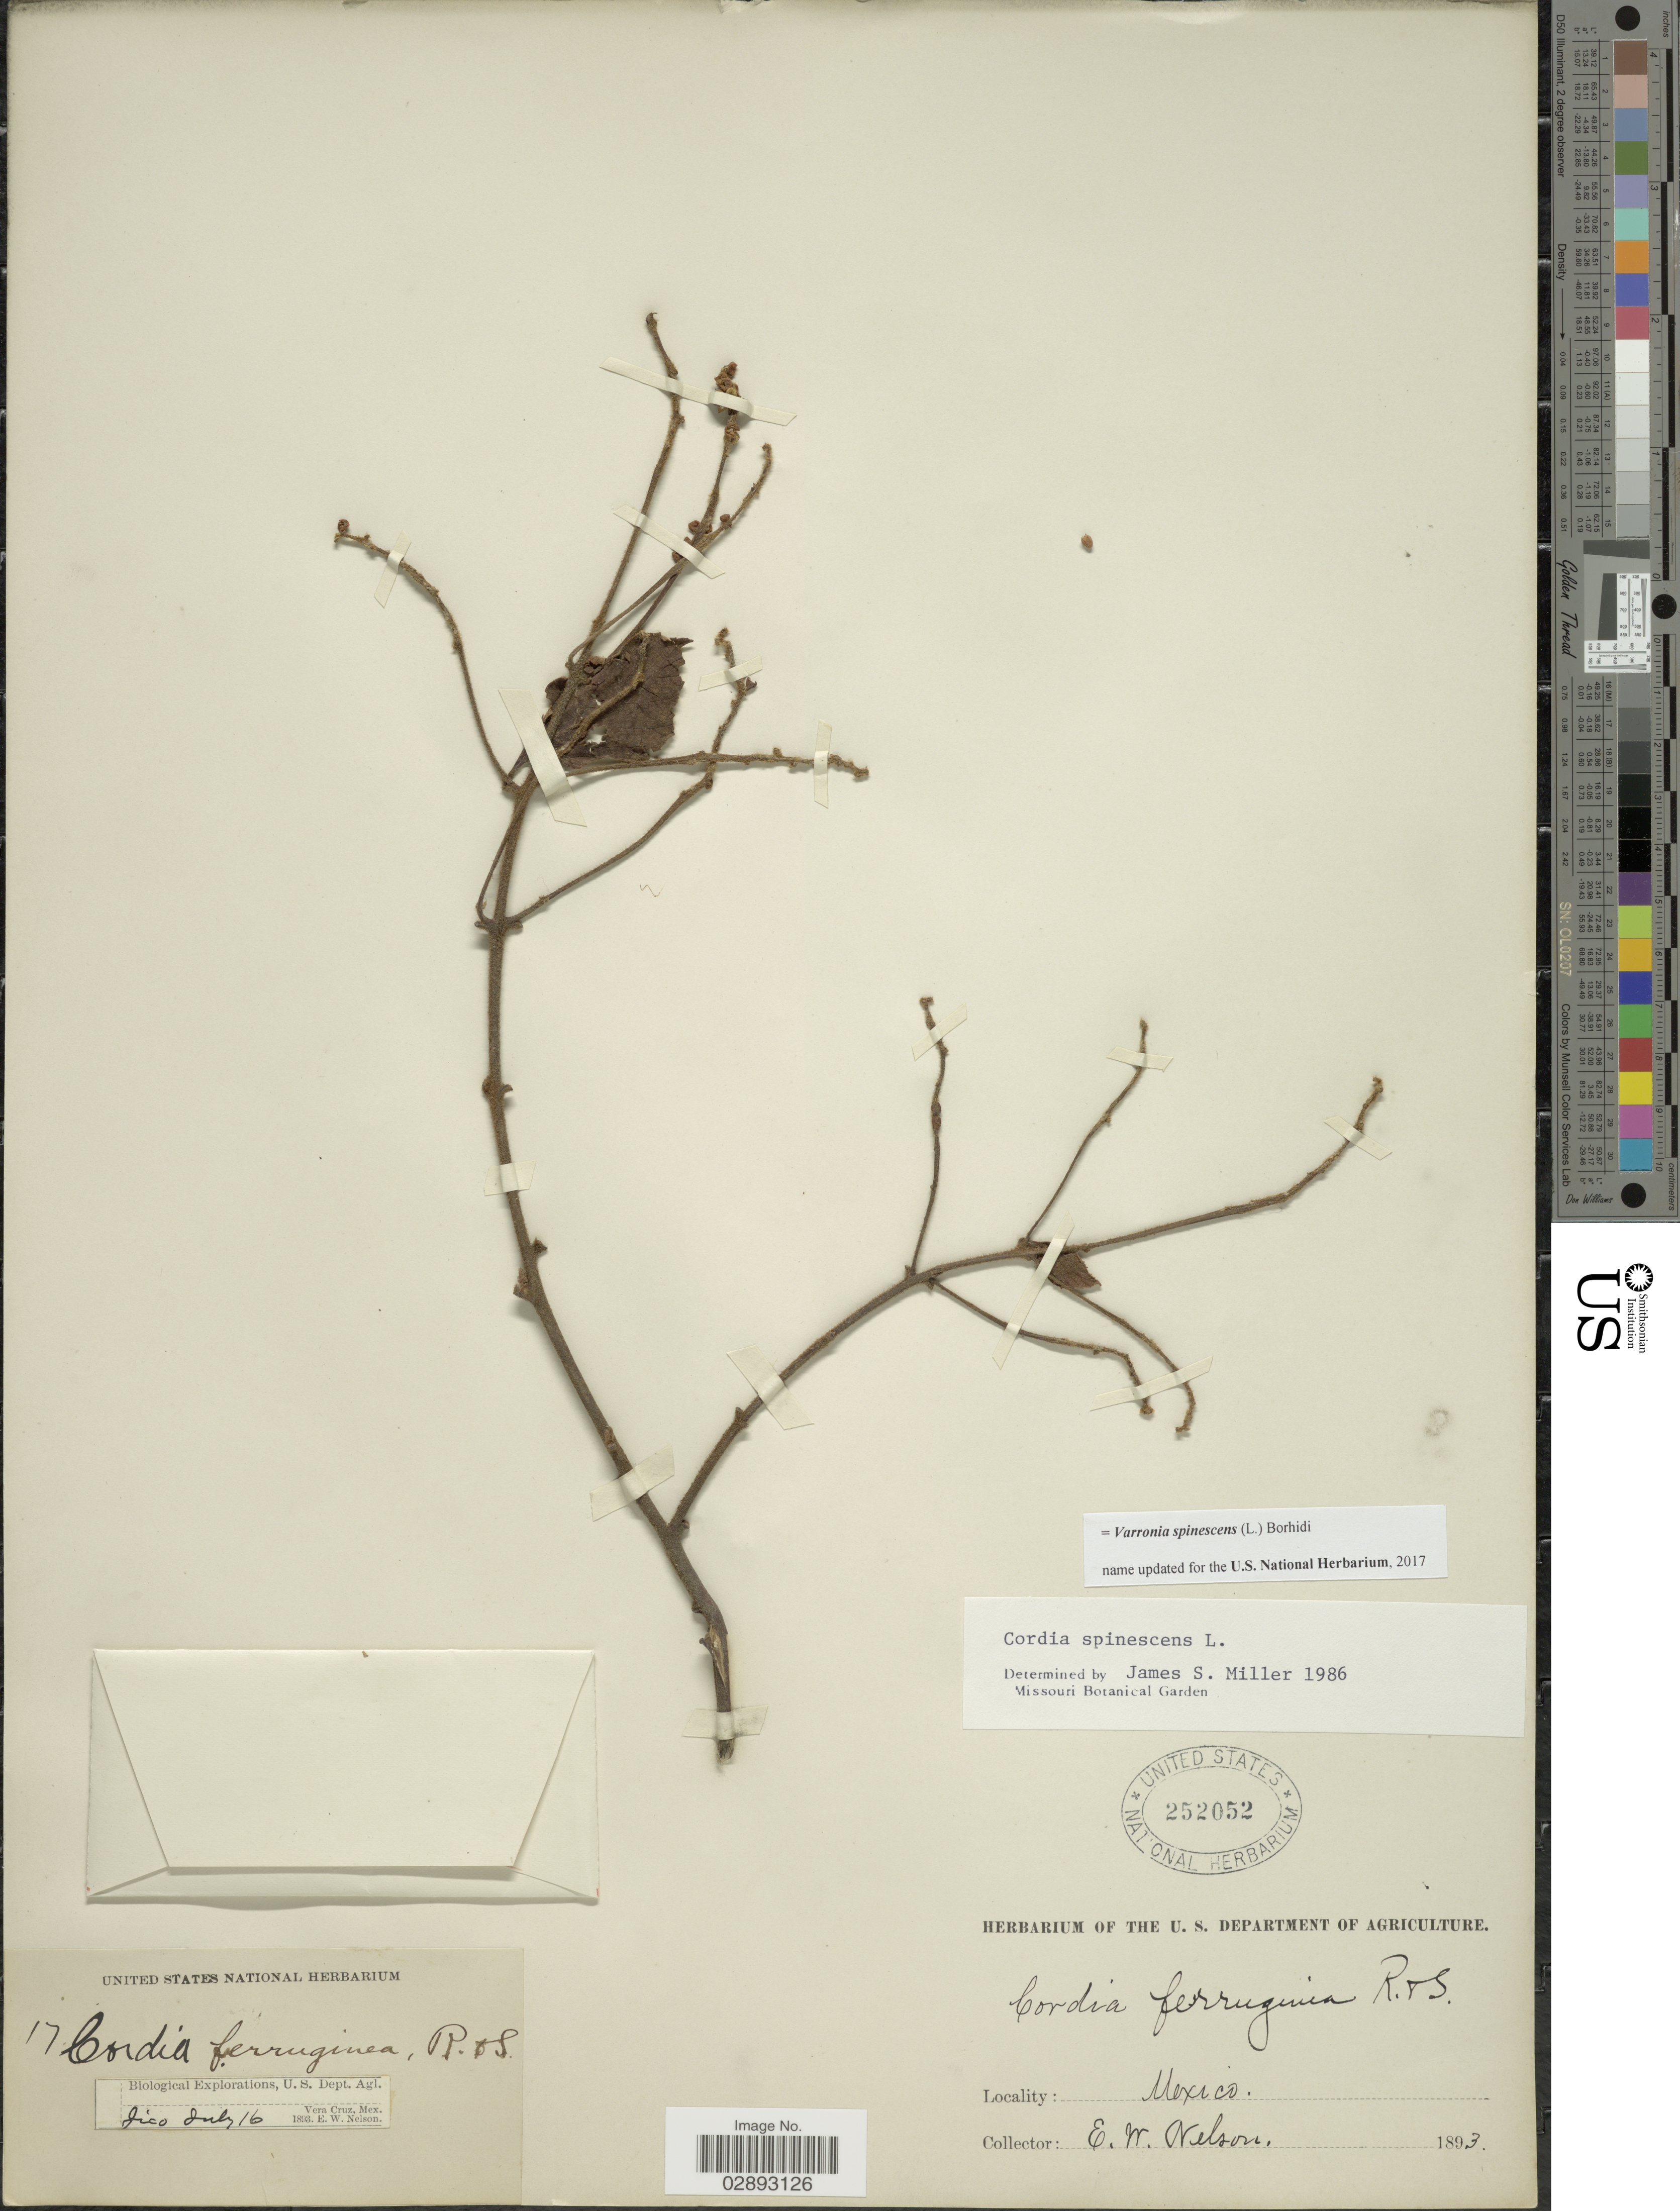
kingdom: Plantae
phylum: Tracheophyta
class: Magnoliopsida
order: Boraginales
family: Cordiaceae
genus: Varronia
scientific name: Varronia spinescens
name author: (L.) Borhidi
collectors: E. W. Nelson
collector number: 17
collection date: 1893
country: Mexico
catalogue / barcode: US 252052